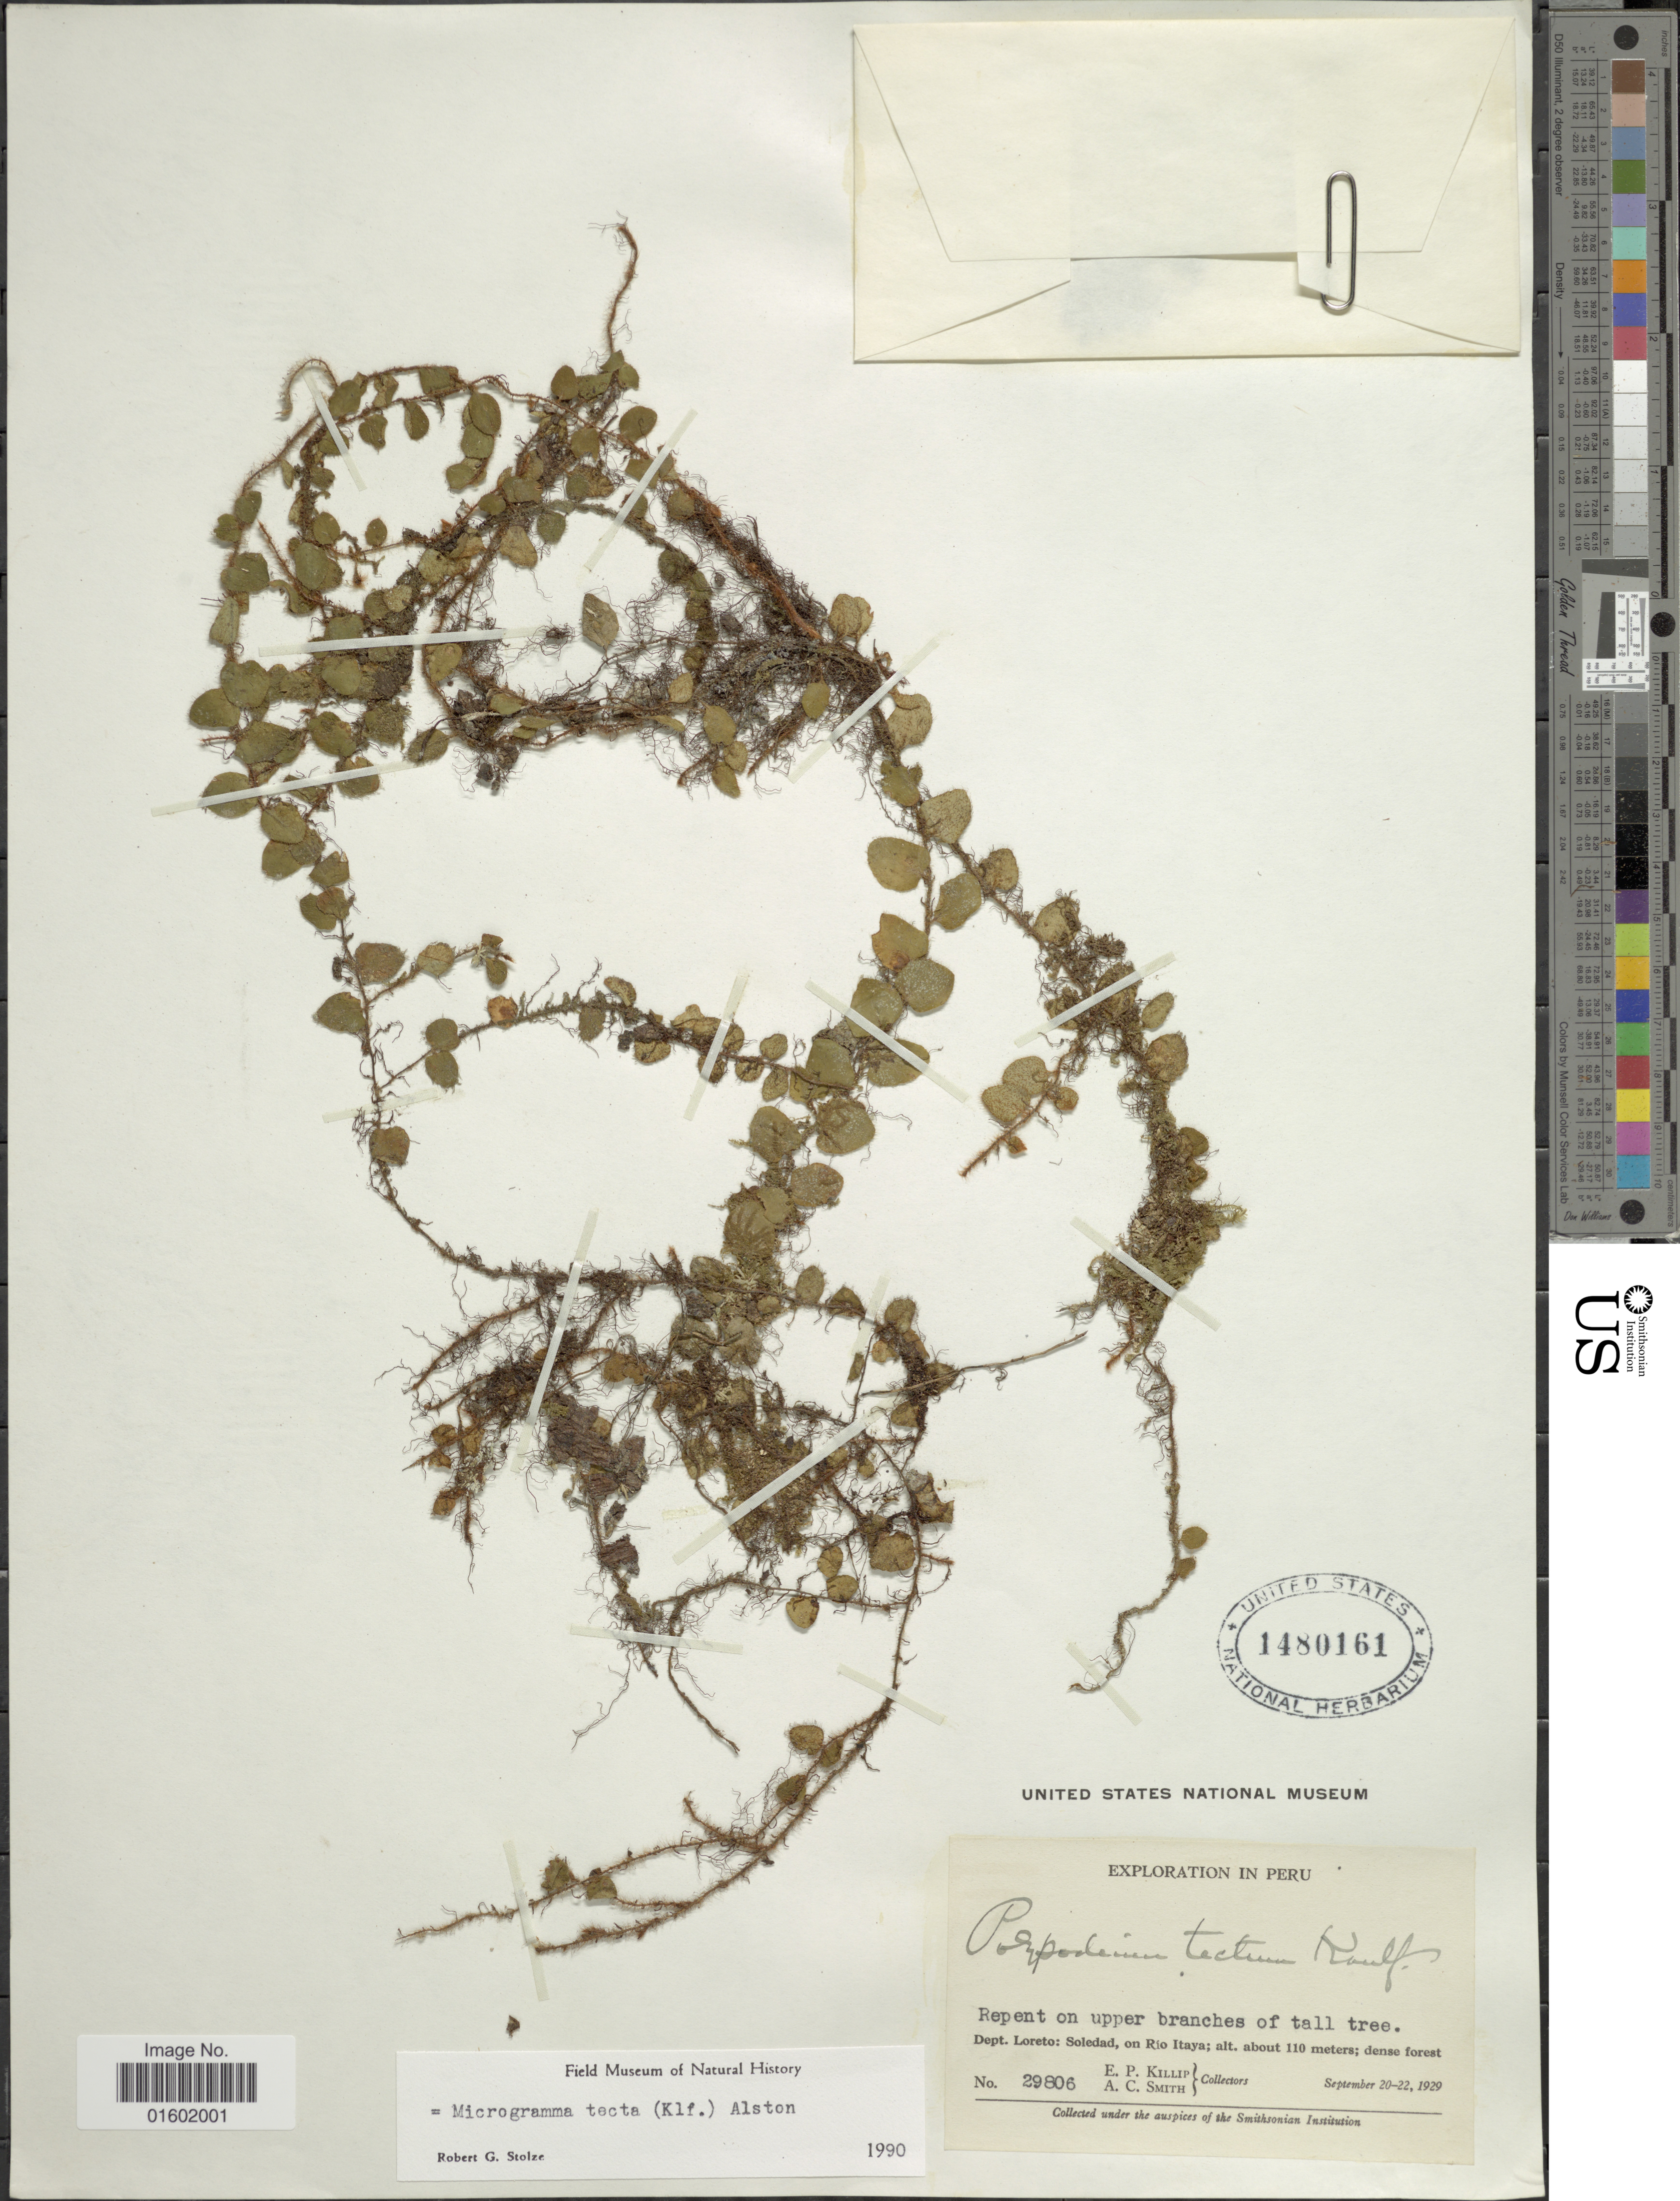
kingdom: Plantae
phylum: Tracheophyta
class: Polypodiopsida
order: Polypodiales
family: Polypodiaceae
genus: Microgramma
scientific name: Microgramma tecta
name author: (Kaulf.) Alston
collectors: E. P. Killip & A. C. Smith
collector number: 29806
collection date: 1929-09-20/1929-09-22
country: Peru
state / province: Loreto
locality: Dept. Loreto, Soledad, on Rio Itaya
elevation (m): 110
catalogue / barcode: US 1480161